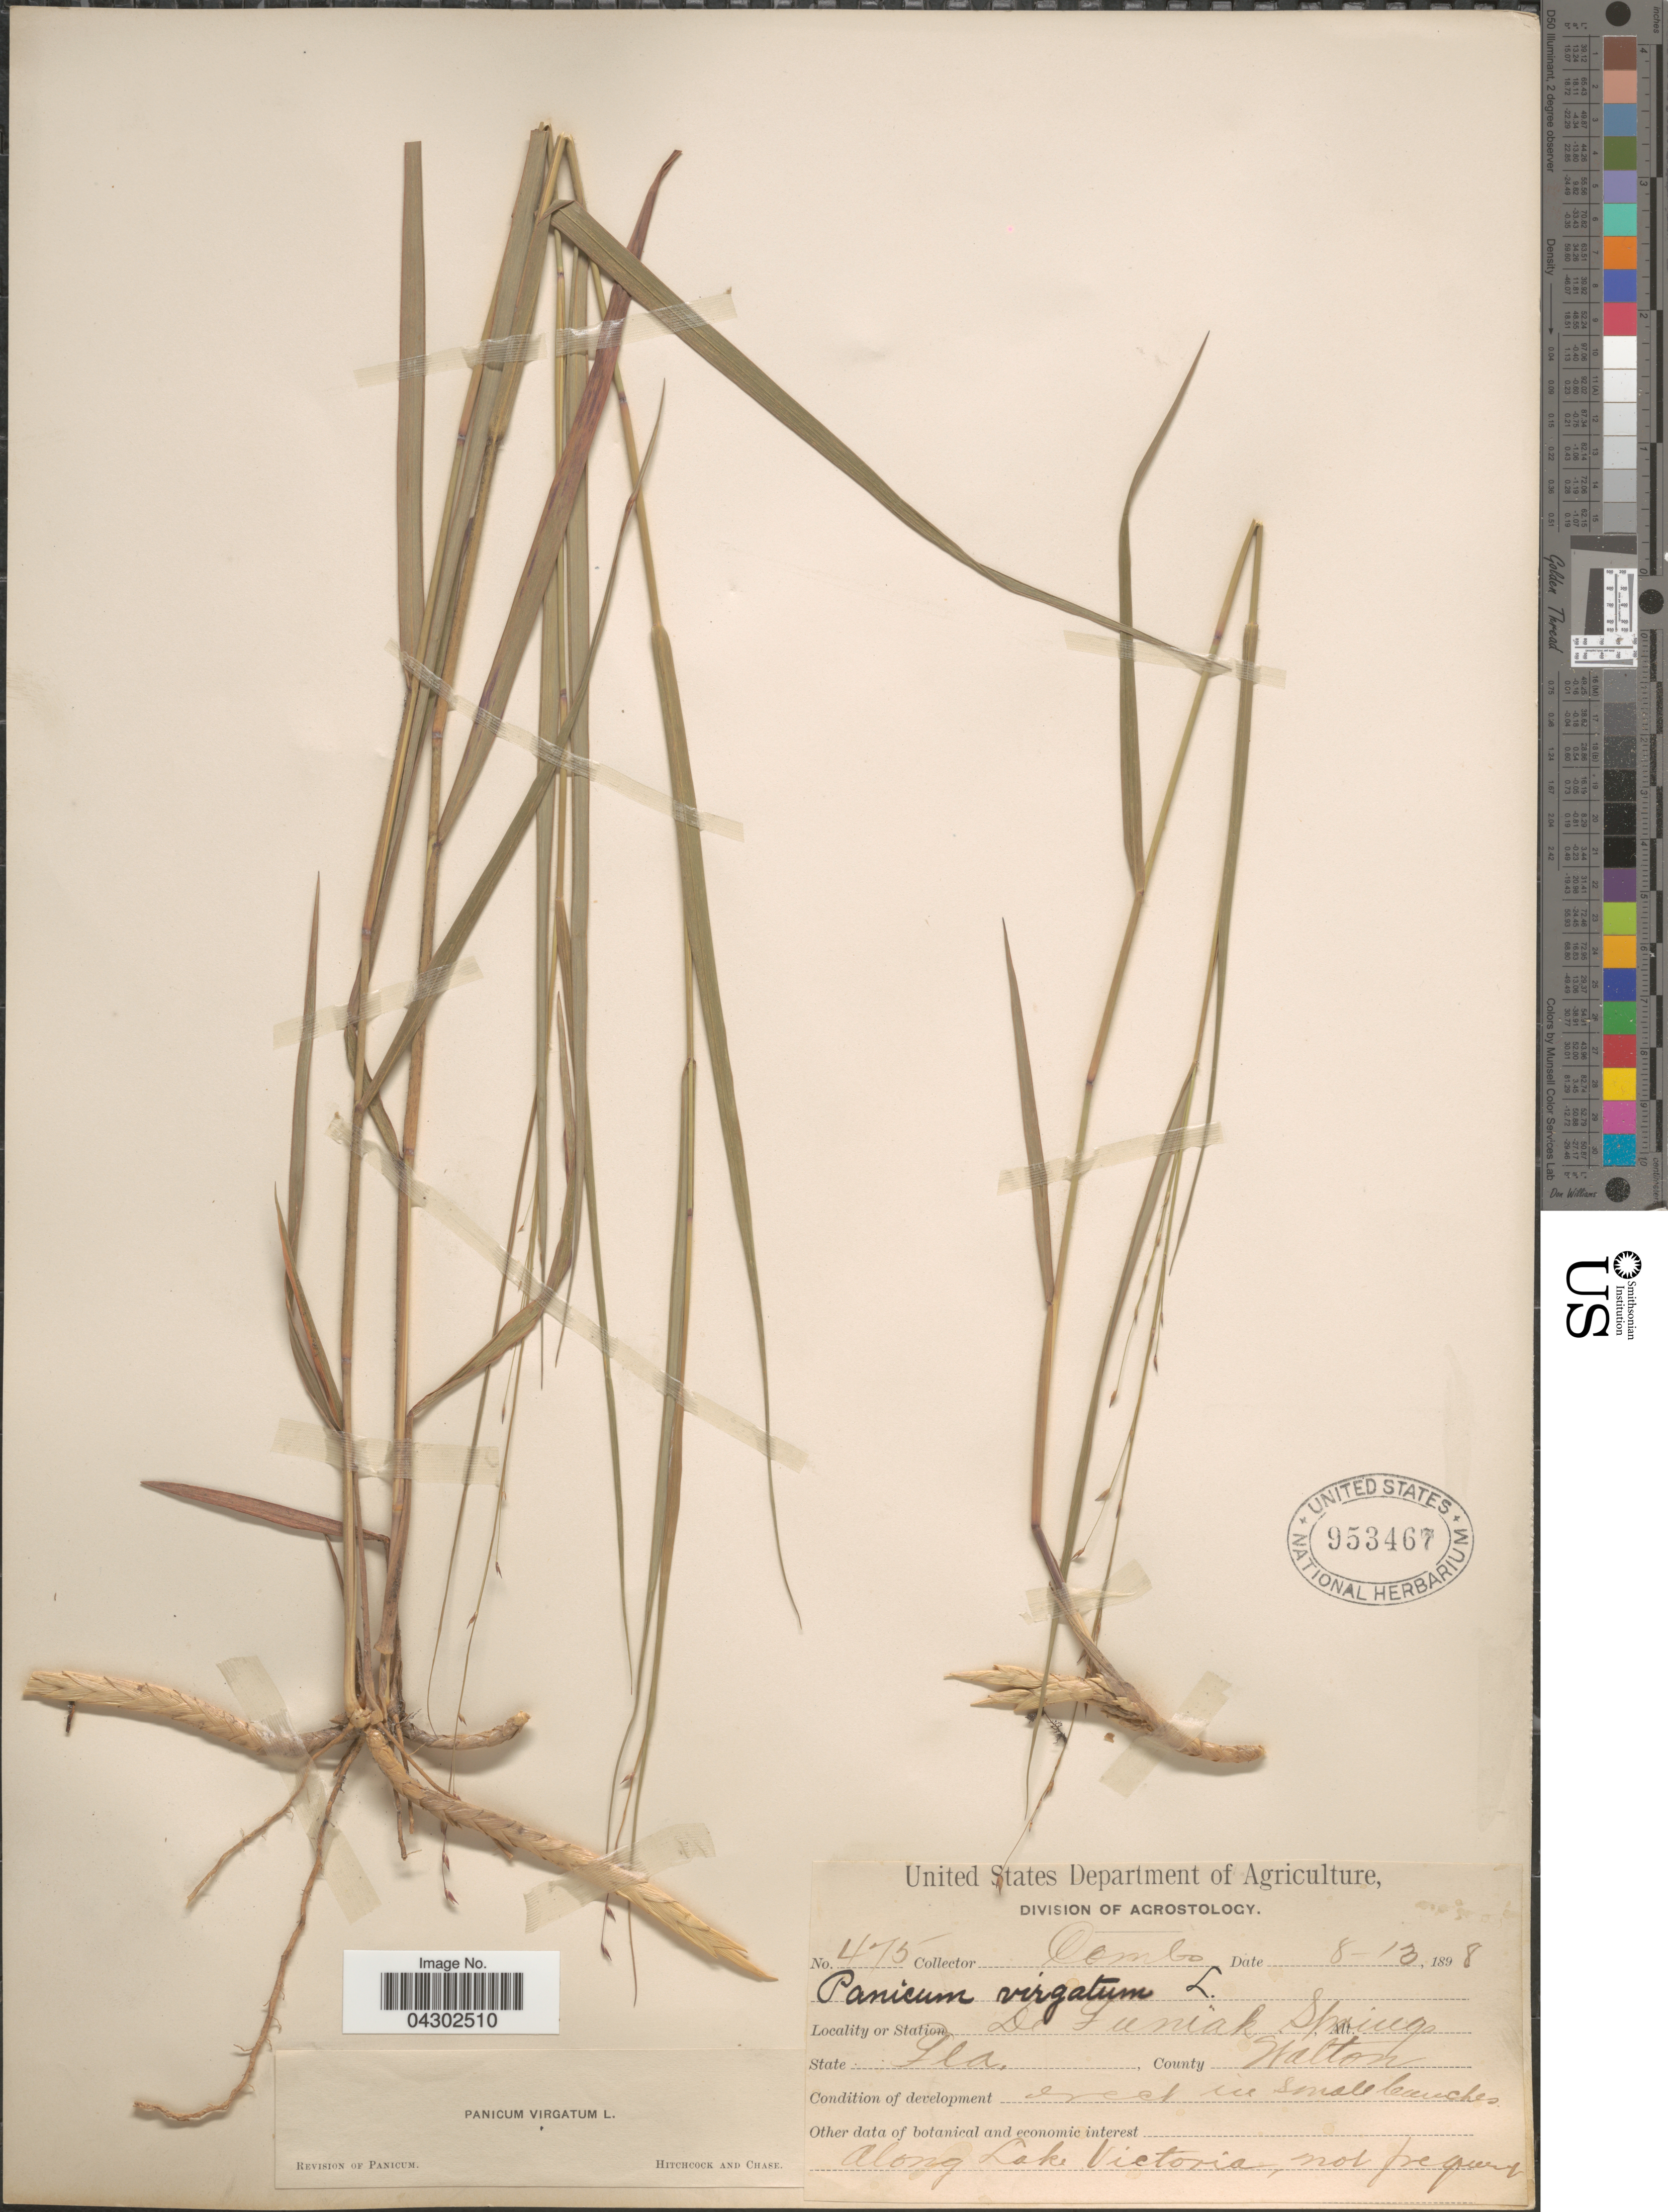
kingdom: Plantae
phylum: Tracheophyta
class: Liliopsida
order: Poales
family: Poaceae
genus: Panicum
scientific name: Panicum virgatum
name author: L.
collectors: -. Combs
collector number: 475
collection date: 1898-08-13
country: United States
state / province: Florida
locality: De Funiak Springs. County Walton. Along Lake Victoria, not frequent.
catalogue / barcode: US 953467